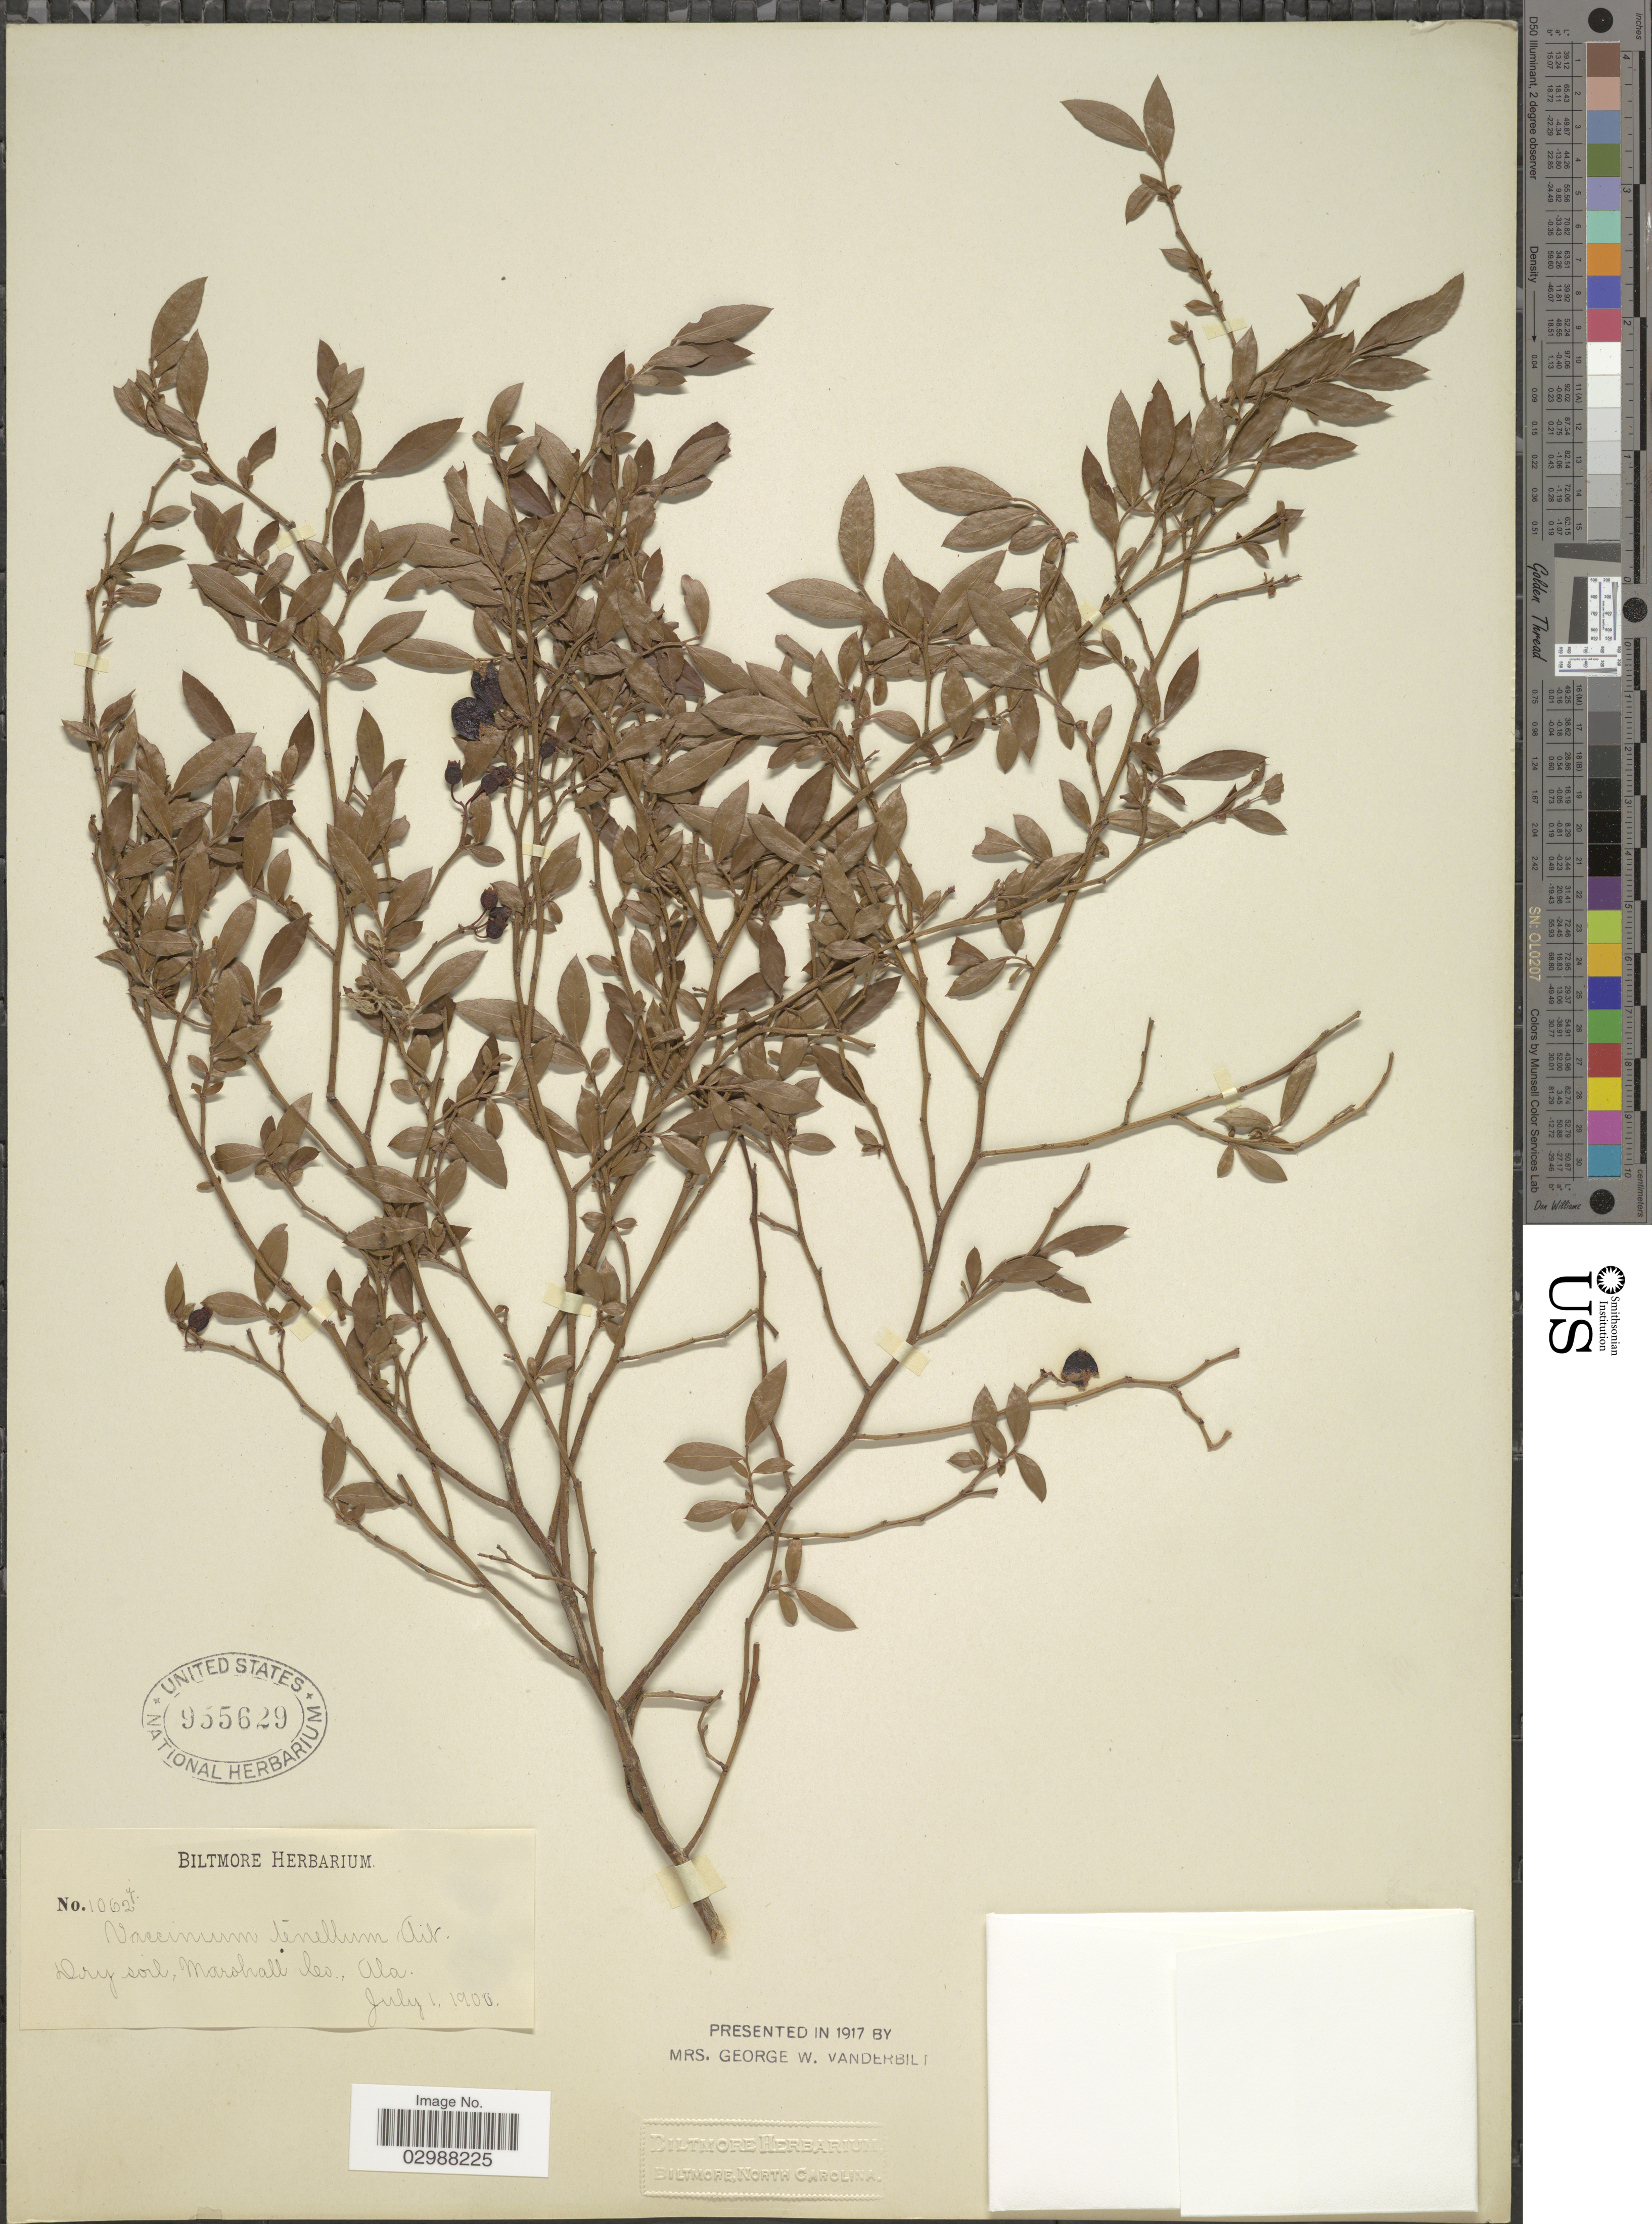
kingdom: Plantae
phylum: Tracheophyta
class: Magnoliopsida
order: Ericales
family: Ericaceae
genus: Vaccinium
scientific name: Vaccinium elliottii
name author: Chapm.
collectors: ex herb. Biltmore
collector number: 1062f*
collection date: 1900-07-01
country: United States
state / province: Alabama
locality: Dry soil, Marshall Co., Ala.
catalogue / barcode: US 955629